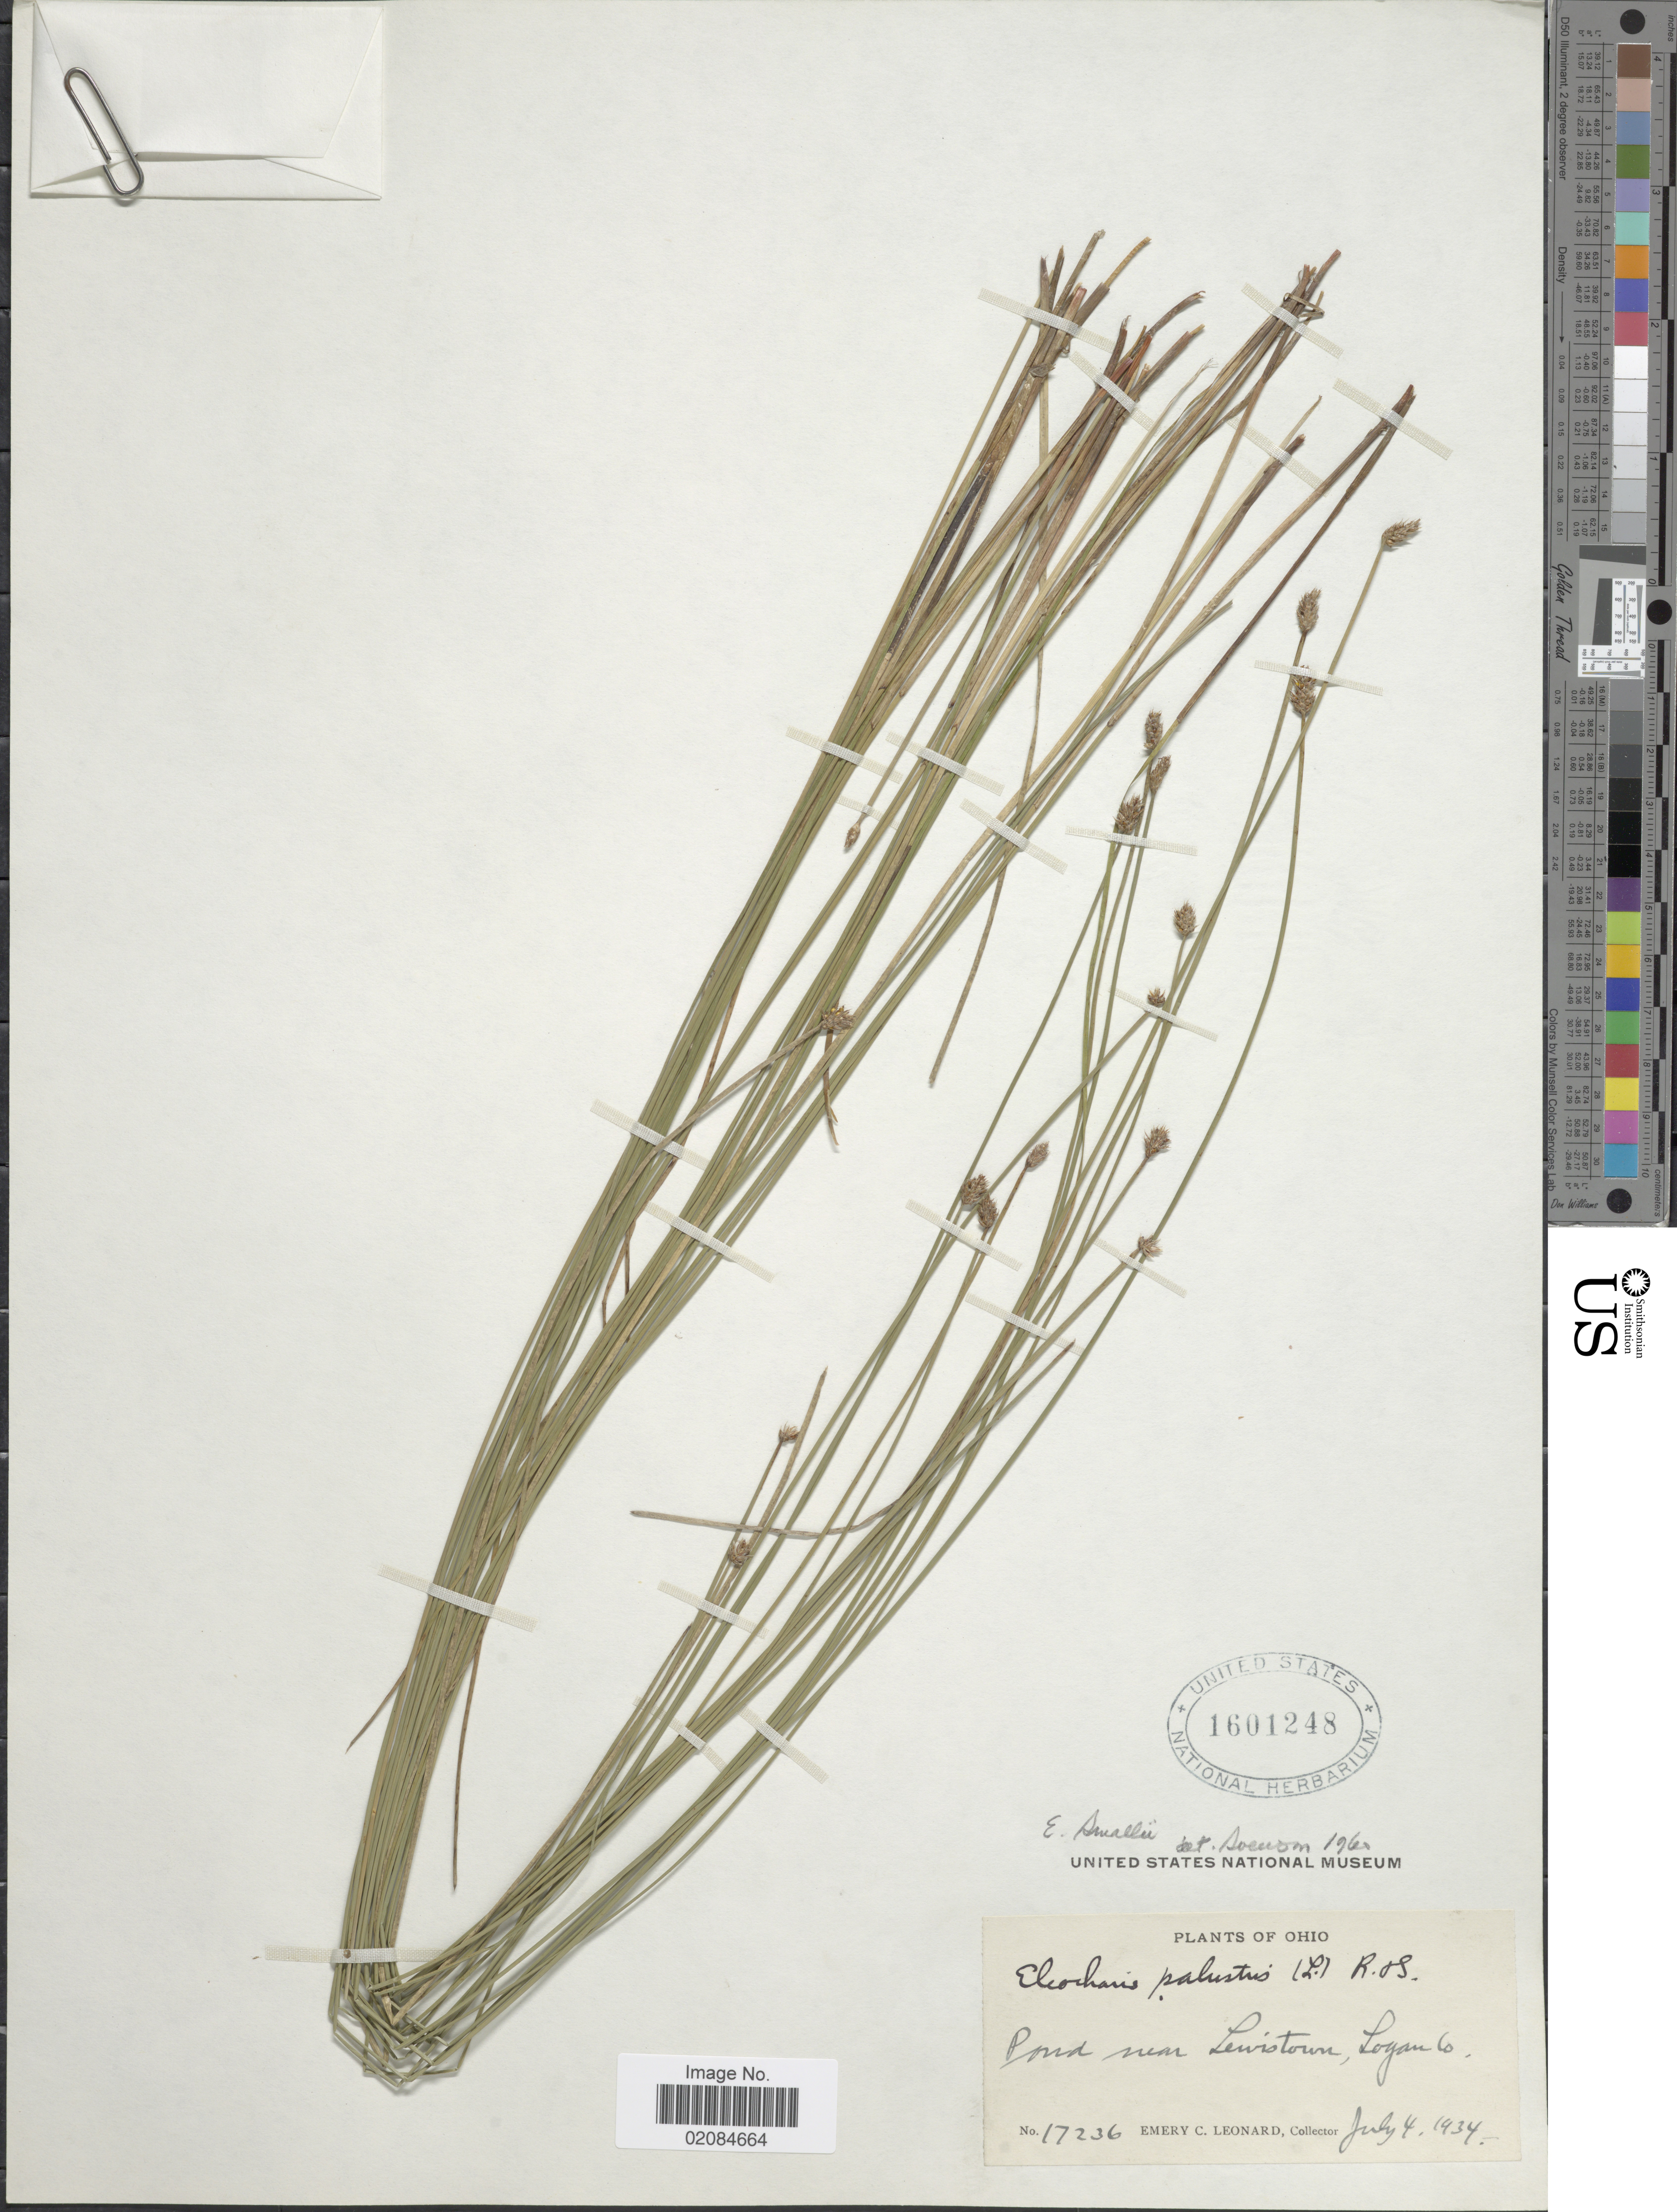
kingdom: Plantae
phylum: Tracheophyta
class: Liliopsida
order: Poales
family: Cyperaceae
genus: Eleocharis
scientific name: Eleocharis palustris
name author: (L.) Roem. & Schult.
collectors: E. C. Leonard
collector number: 17236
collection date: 1934-07-04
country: United States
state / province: Ohio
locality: Pond near Lewistown, Logan Co.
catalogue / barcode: US 1601248